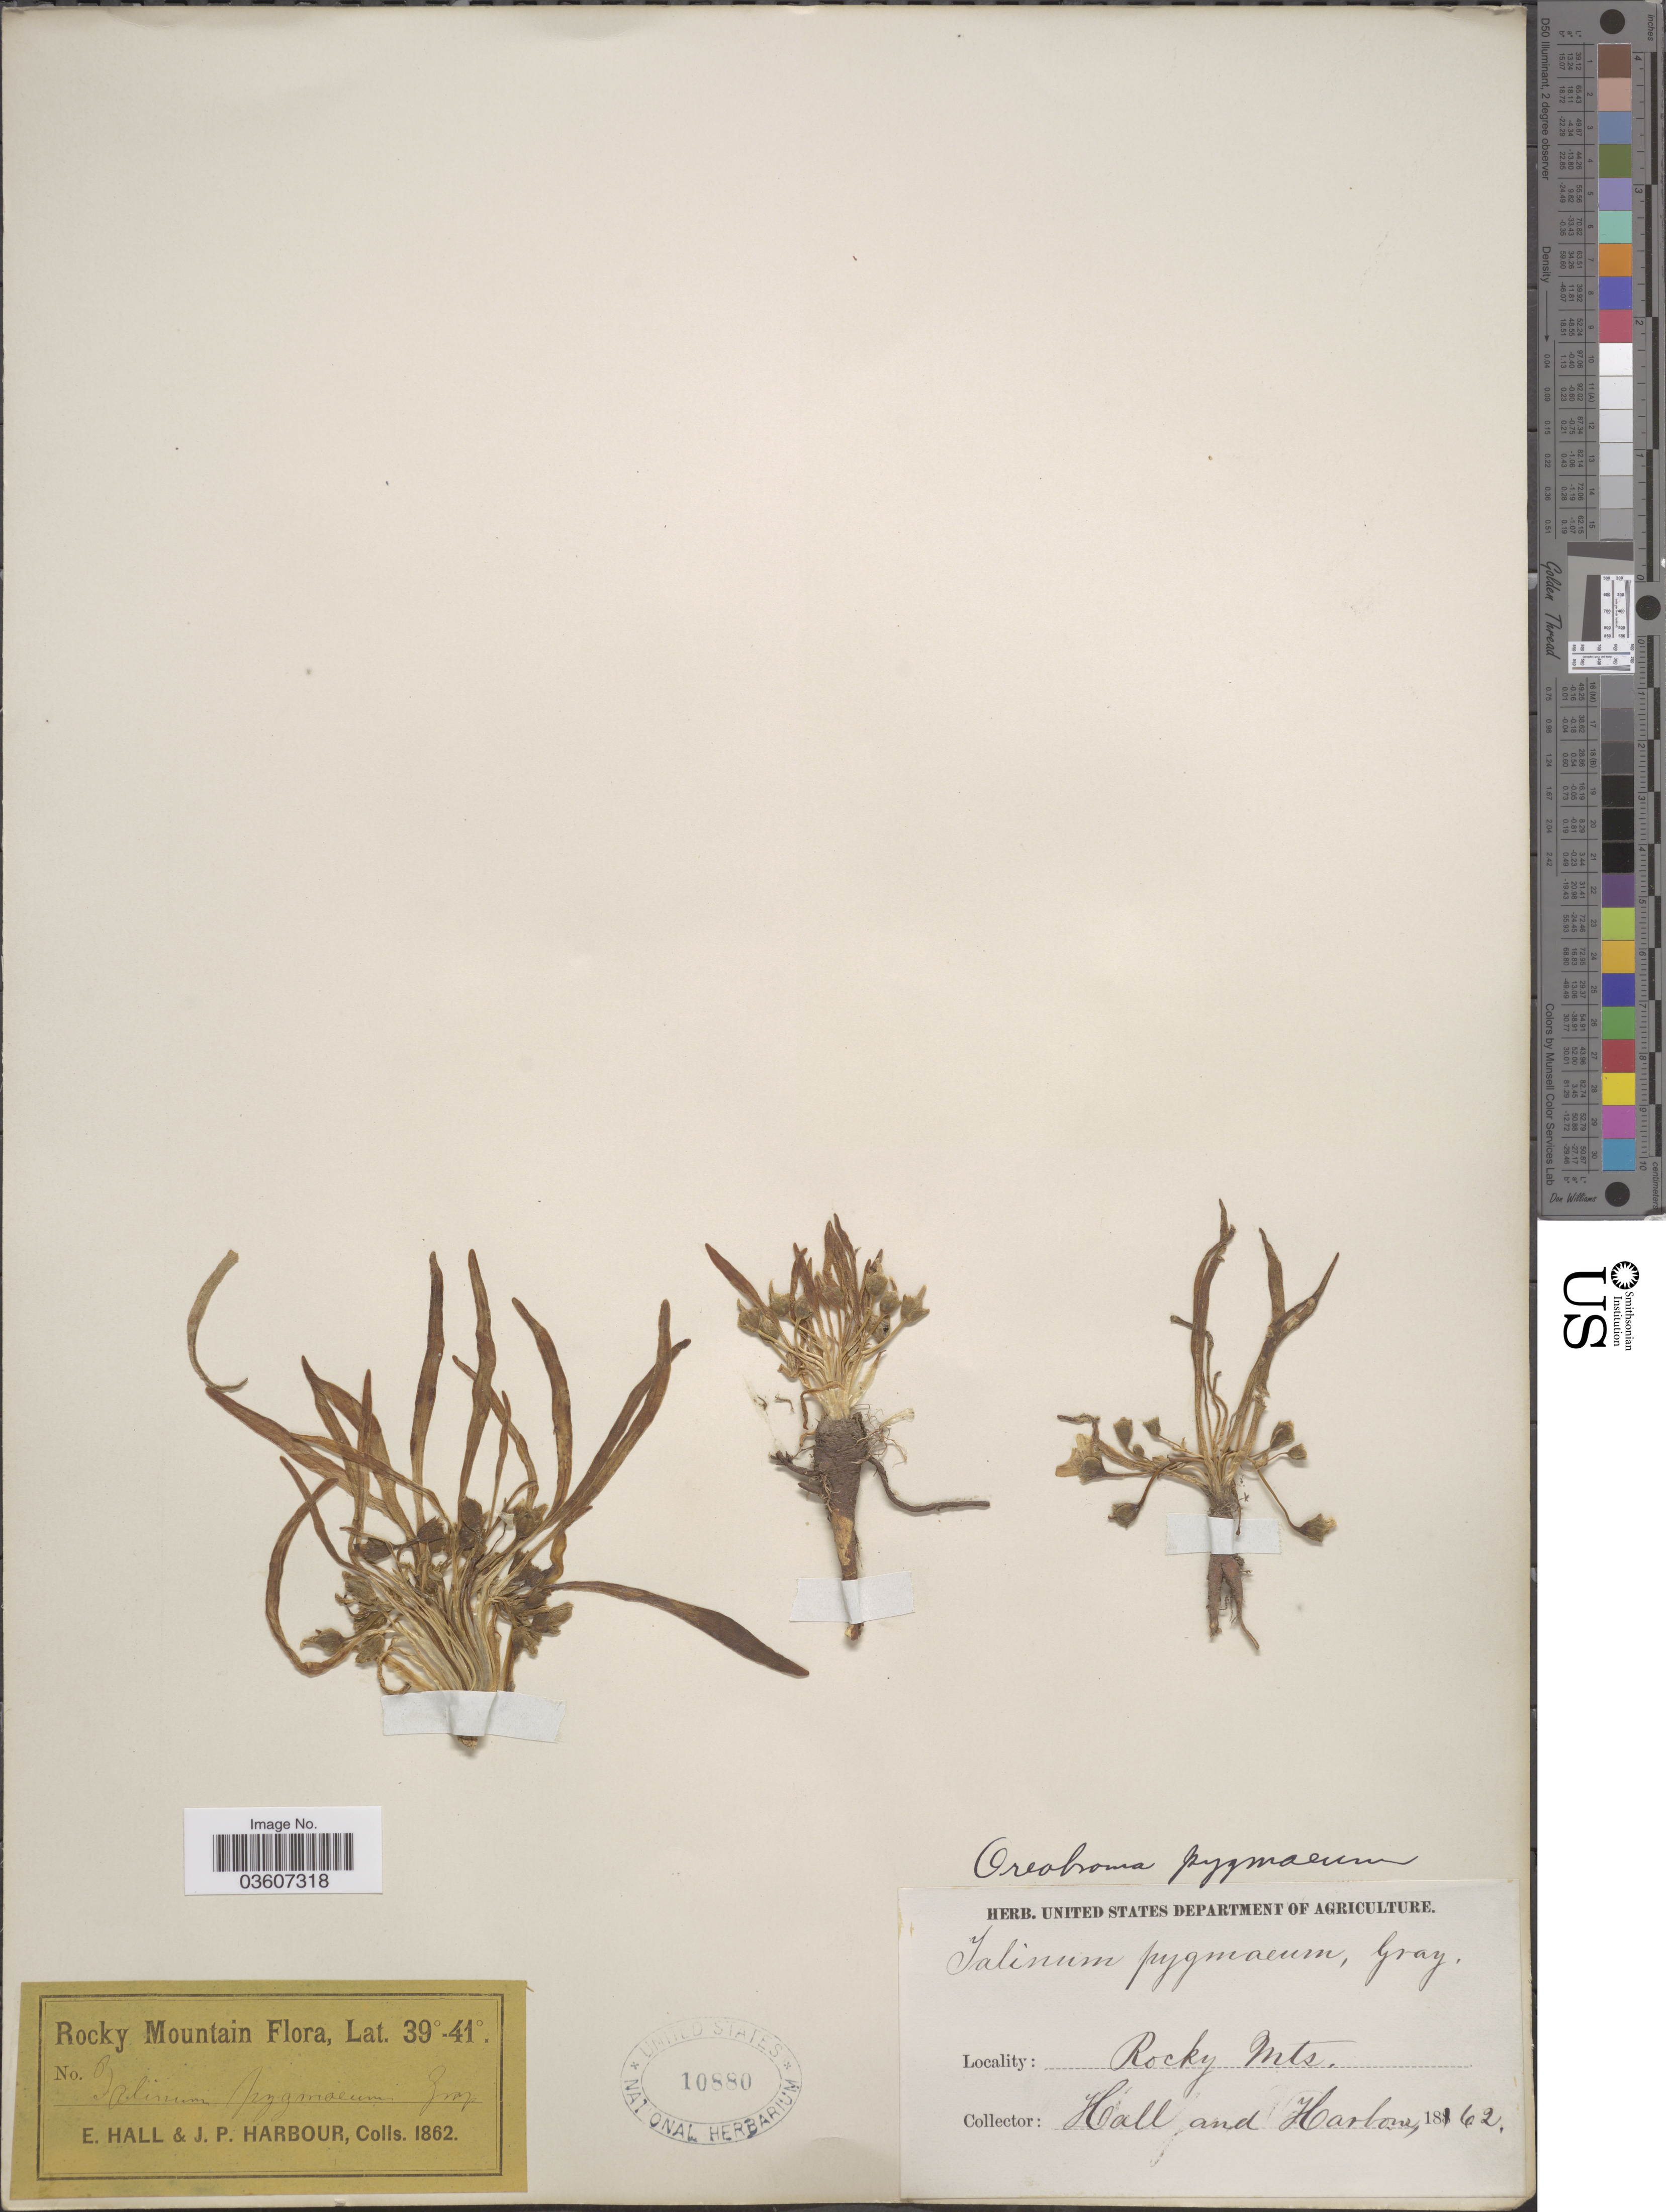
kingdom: Plantae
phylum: Tracheophyta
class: Magnoliopsida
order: Caryophyllales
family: Montiaceae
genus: Lewisia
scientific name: Lewisia pygmaea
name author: (A. Gray) B.L. Rob.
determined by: Strong, Mark T., (BOT), Smithsonian Institution - National Museum of Natural History (UNITED STATES)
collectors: E. Hall & J. Harbour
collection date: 1862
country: United States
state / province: Colorado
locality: Rocky Mountain.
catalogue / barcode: US 10880